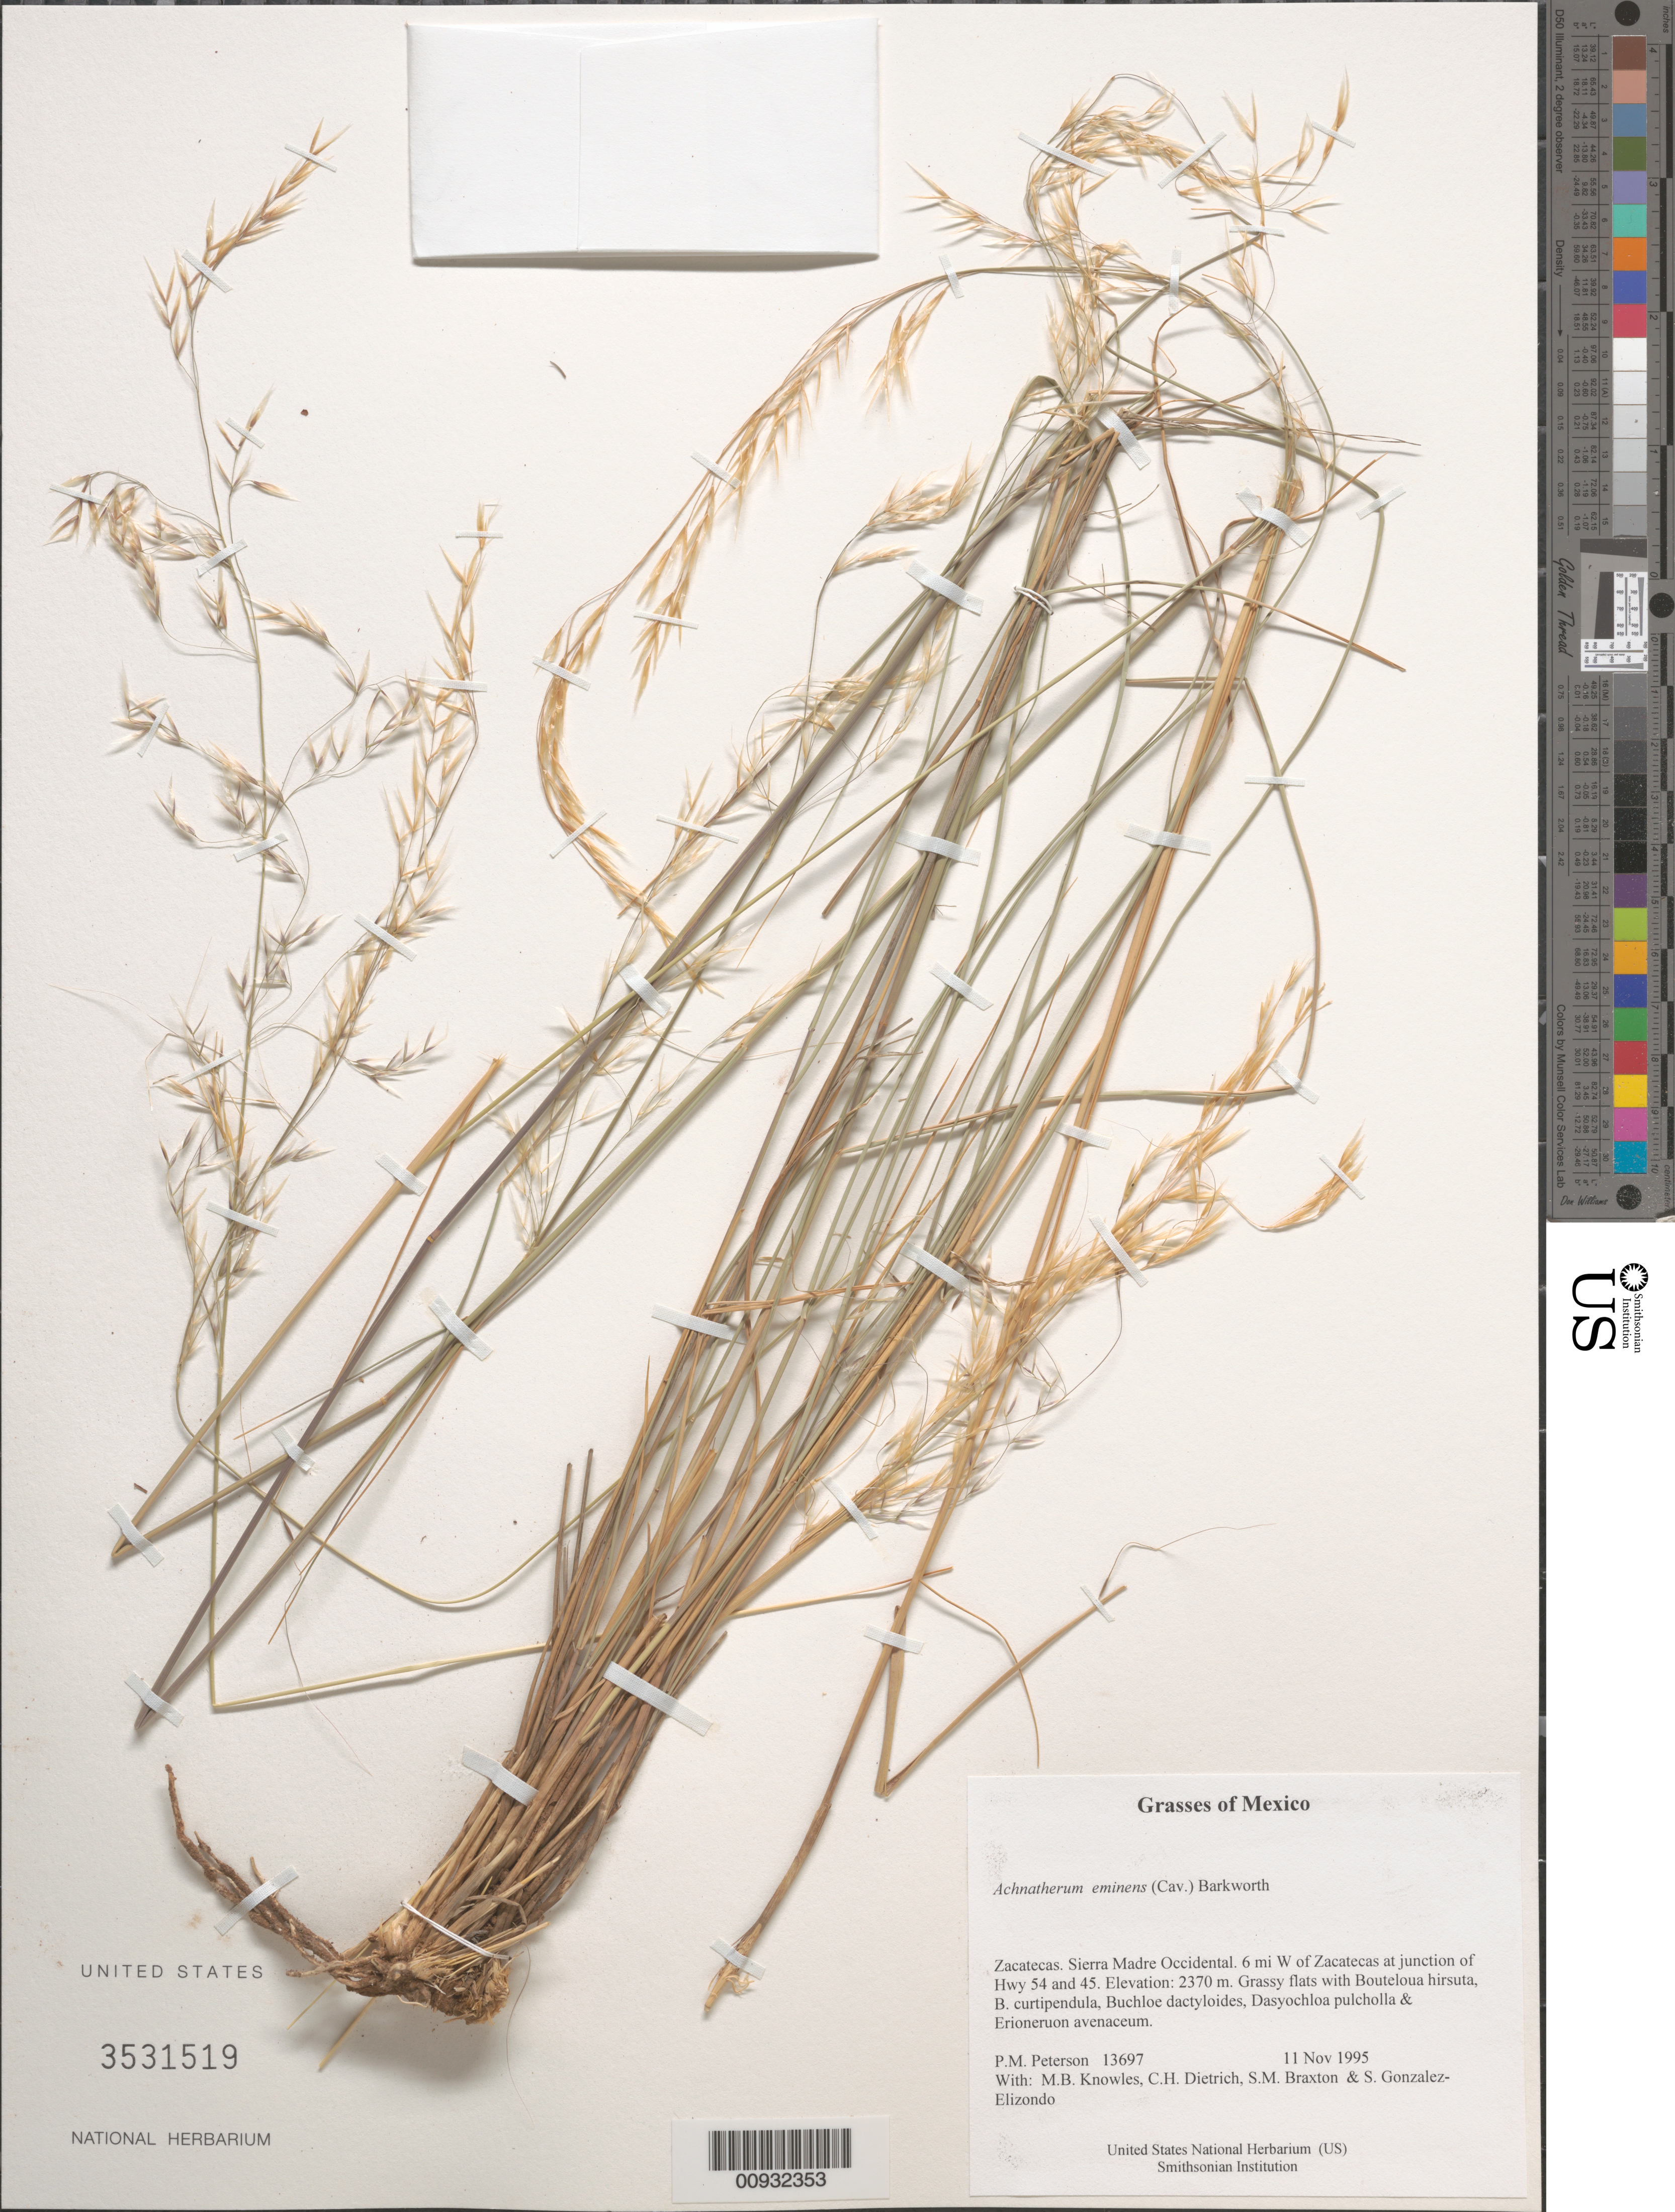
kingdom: Plantae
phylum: Tracheophyta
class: Liliopsida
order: Poales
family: Poaceae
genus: Pseudoeriocoma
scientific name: Pseudoeriocoma eminens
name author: (Cav.) Romasch.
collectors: P. M. Peterson, M. B. Knowles, C. Dietrich, S. Braxton & M. S. González-Elizondo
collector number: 13697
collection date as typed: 11 Nov 1995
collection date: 1995-11-11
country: Mexico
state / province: Zacatecas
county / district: Sierra Madre Occidental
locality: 6 mi W of Zacatecas at junction of Hwy 54 and 45.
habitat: Grassy flats with Bouteloua hirsuta, B. curtipendula, Buchloe dactyloides, Dasyochloa pulcholla & Erioneruon avenaceum.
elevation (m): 2370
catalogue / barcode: US 3531519